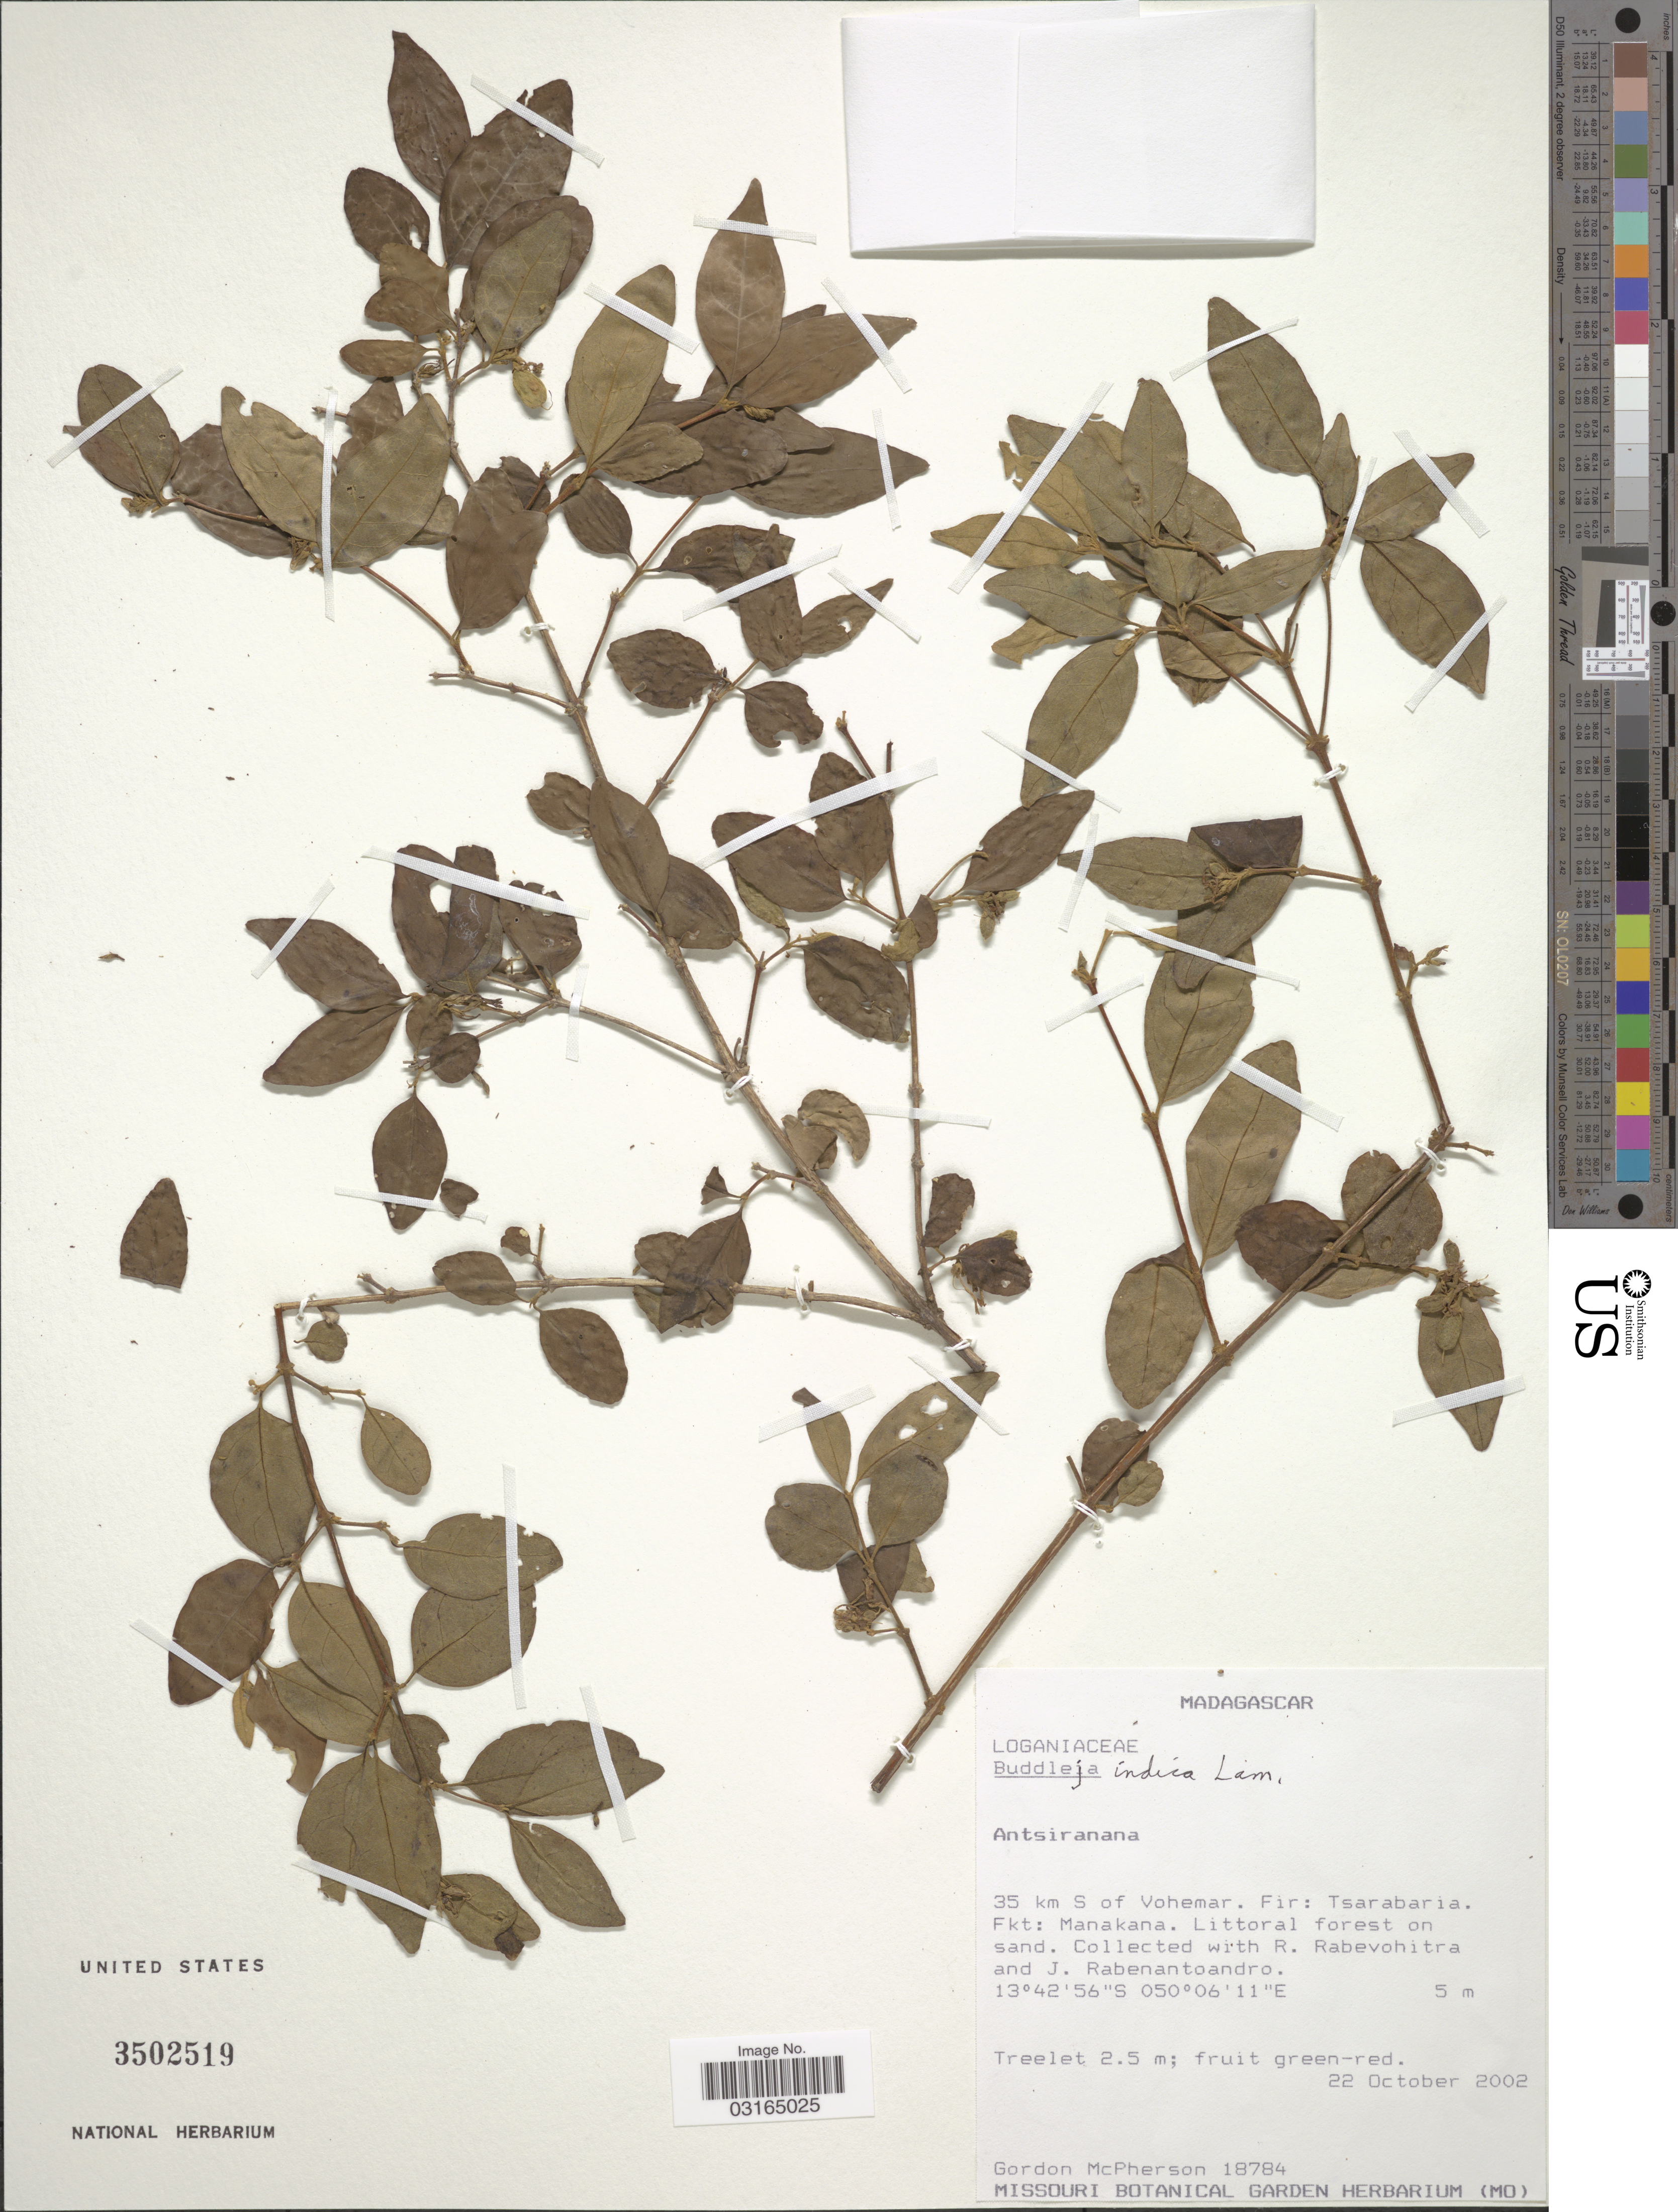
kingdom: Plantae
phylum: Tracheophyta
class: Magnoliopsida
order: Lamiales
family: Scrophulariaceae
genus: Buddleja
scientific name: Buddleja indica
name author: Lam.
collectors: G. D. McPherson, R. Rabevohitra & J. Rabenantoandro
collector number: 18784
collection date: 2002-10-22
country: Madagascar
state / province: Sava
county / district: Vohémar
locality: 35 km S of Vohemar. Fir: Tsarabaria. Fkt: Manakana.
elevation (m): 5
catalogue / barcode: US 3502519